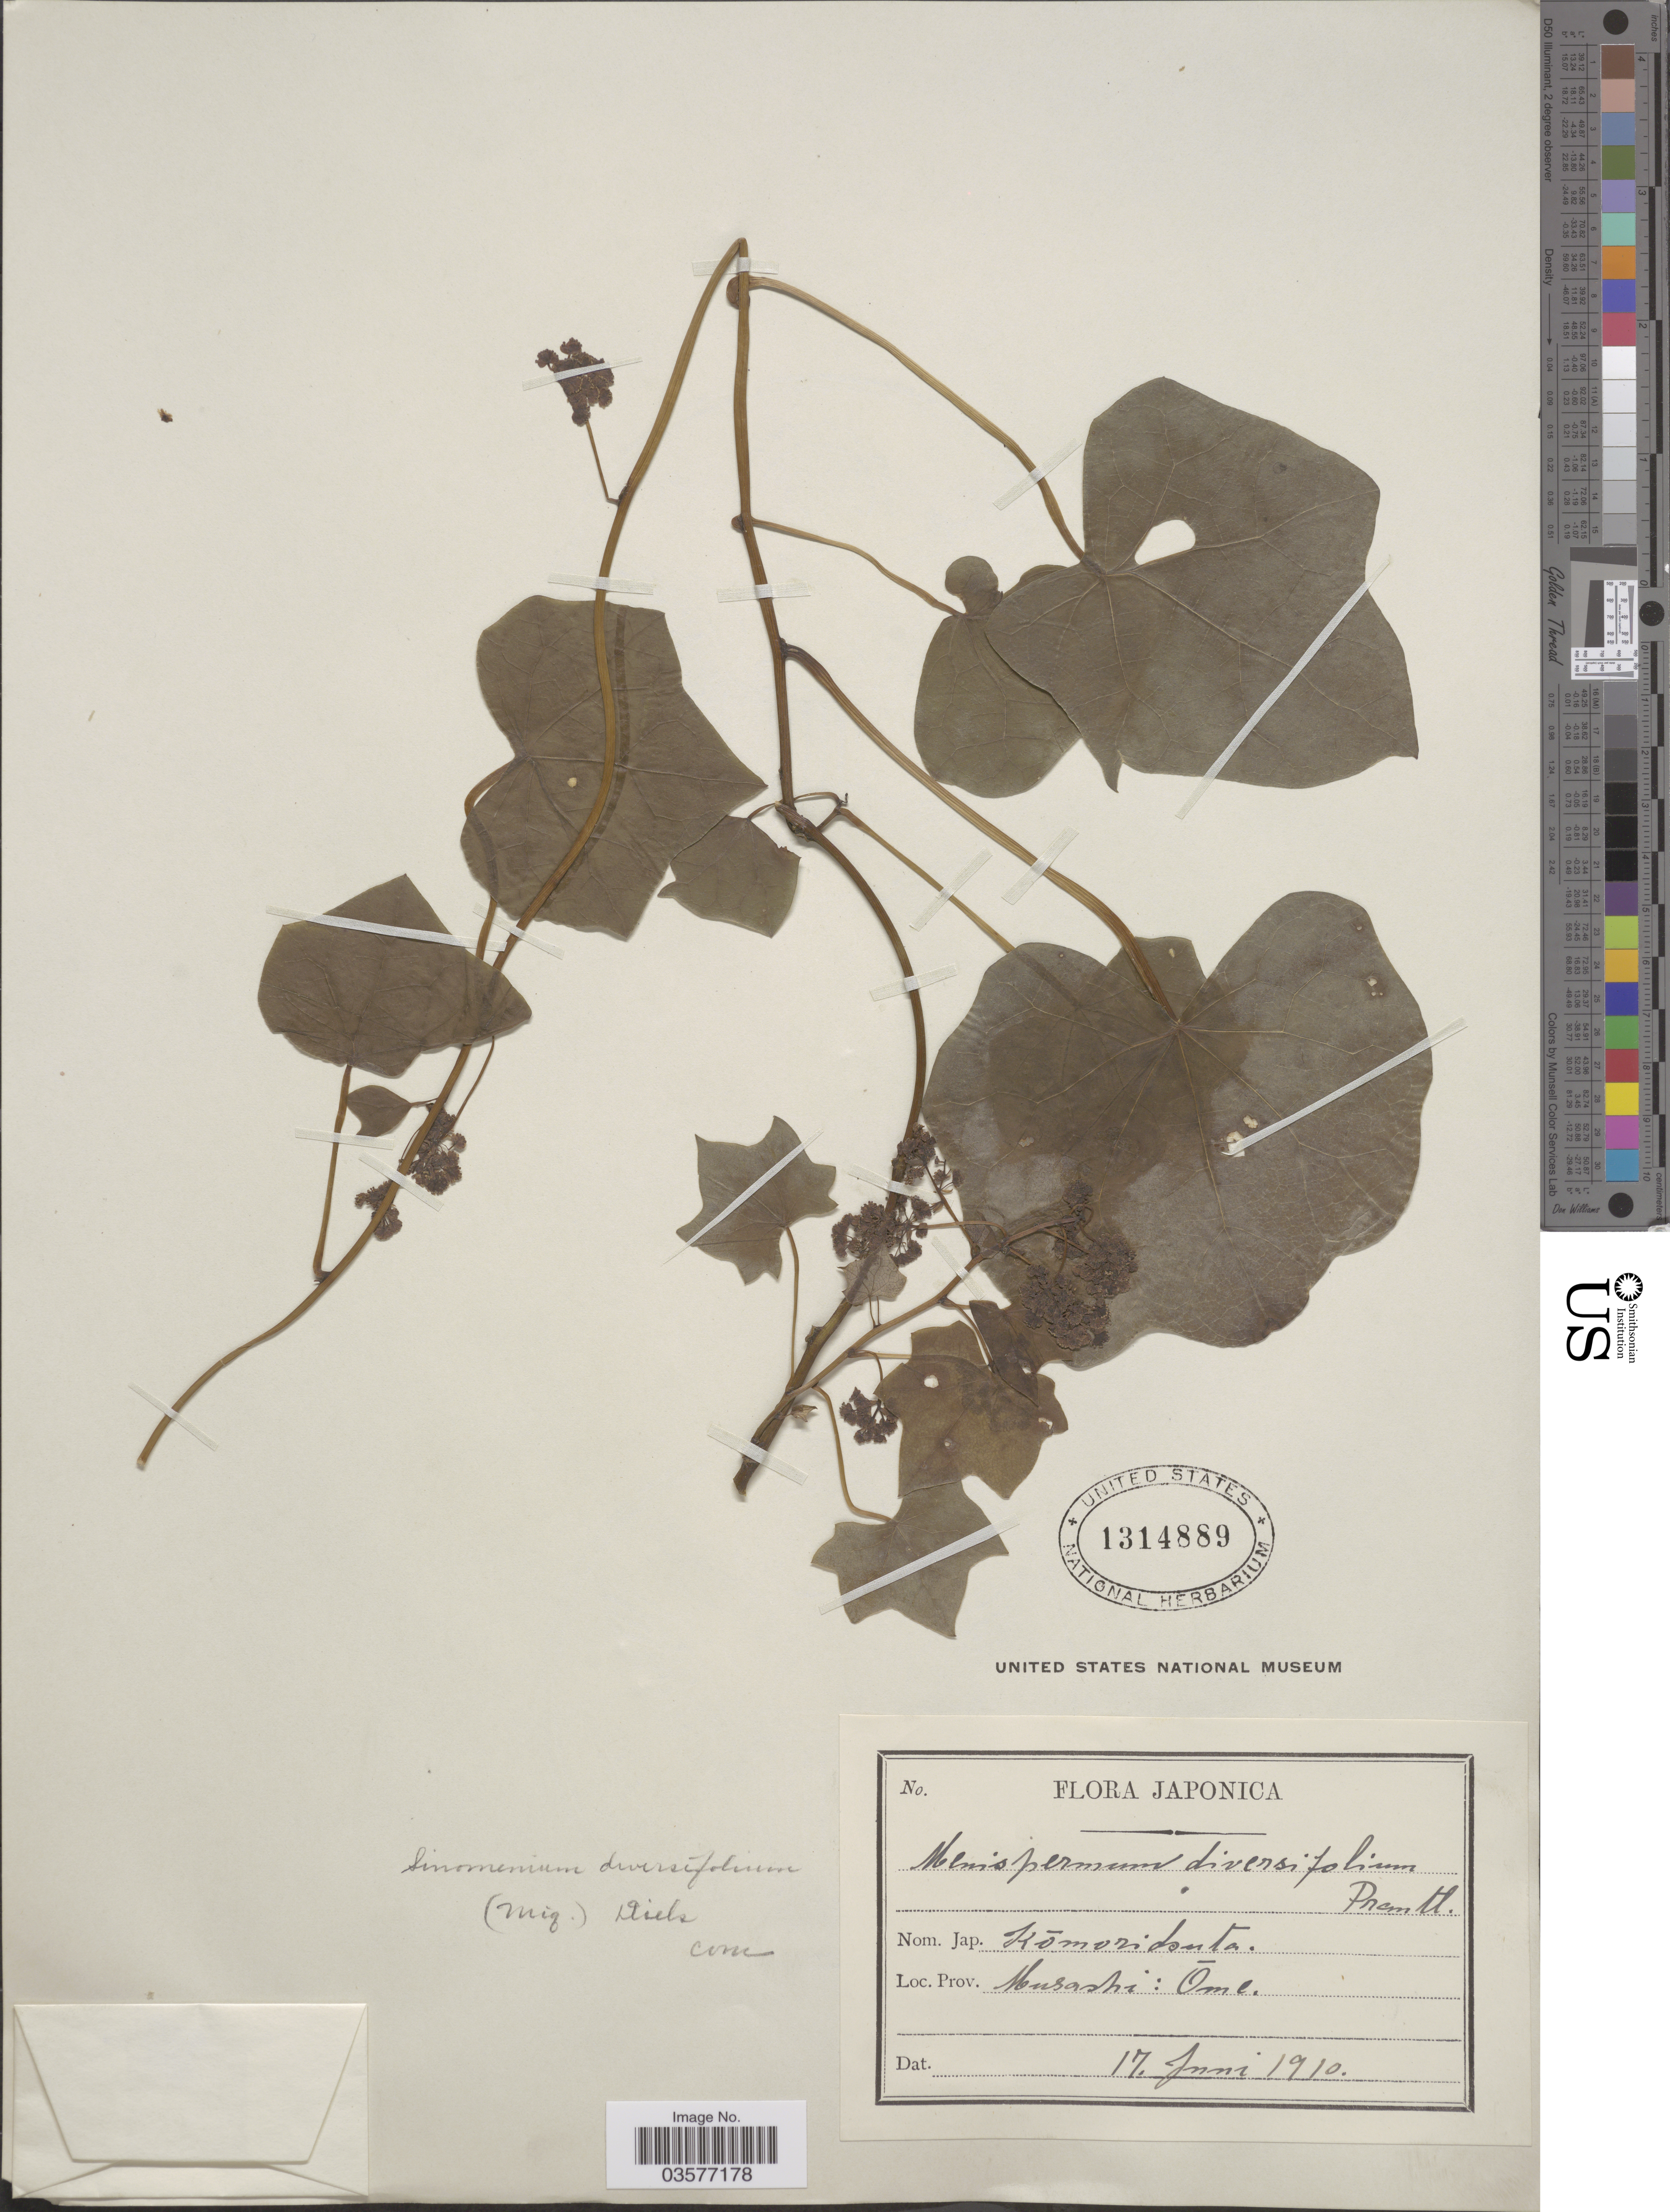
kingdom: Plantae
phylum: Tracheophyta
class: Magnoliopsida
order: Ranunculales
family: Menispermaceae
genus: Sinomenium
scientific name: Sinomenium diversifolium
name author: Diels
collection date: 1910-06-17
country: Japan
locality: Musashi: Ome.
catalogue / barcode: US 1314889